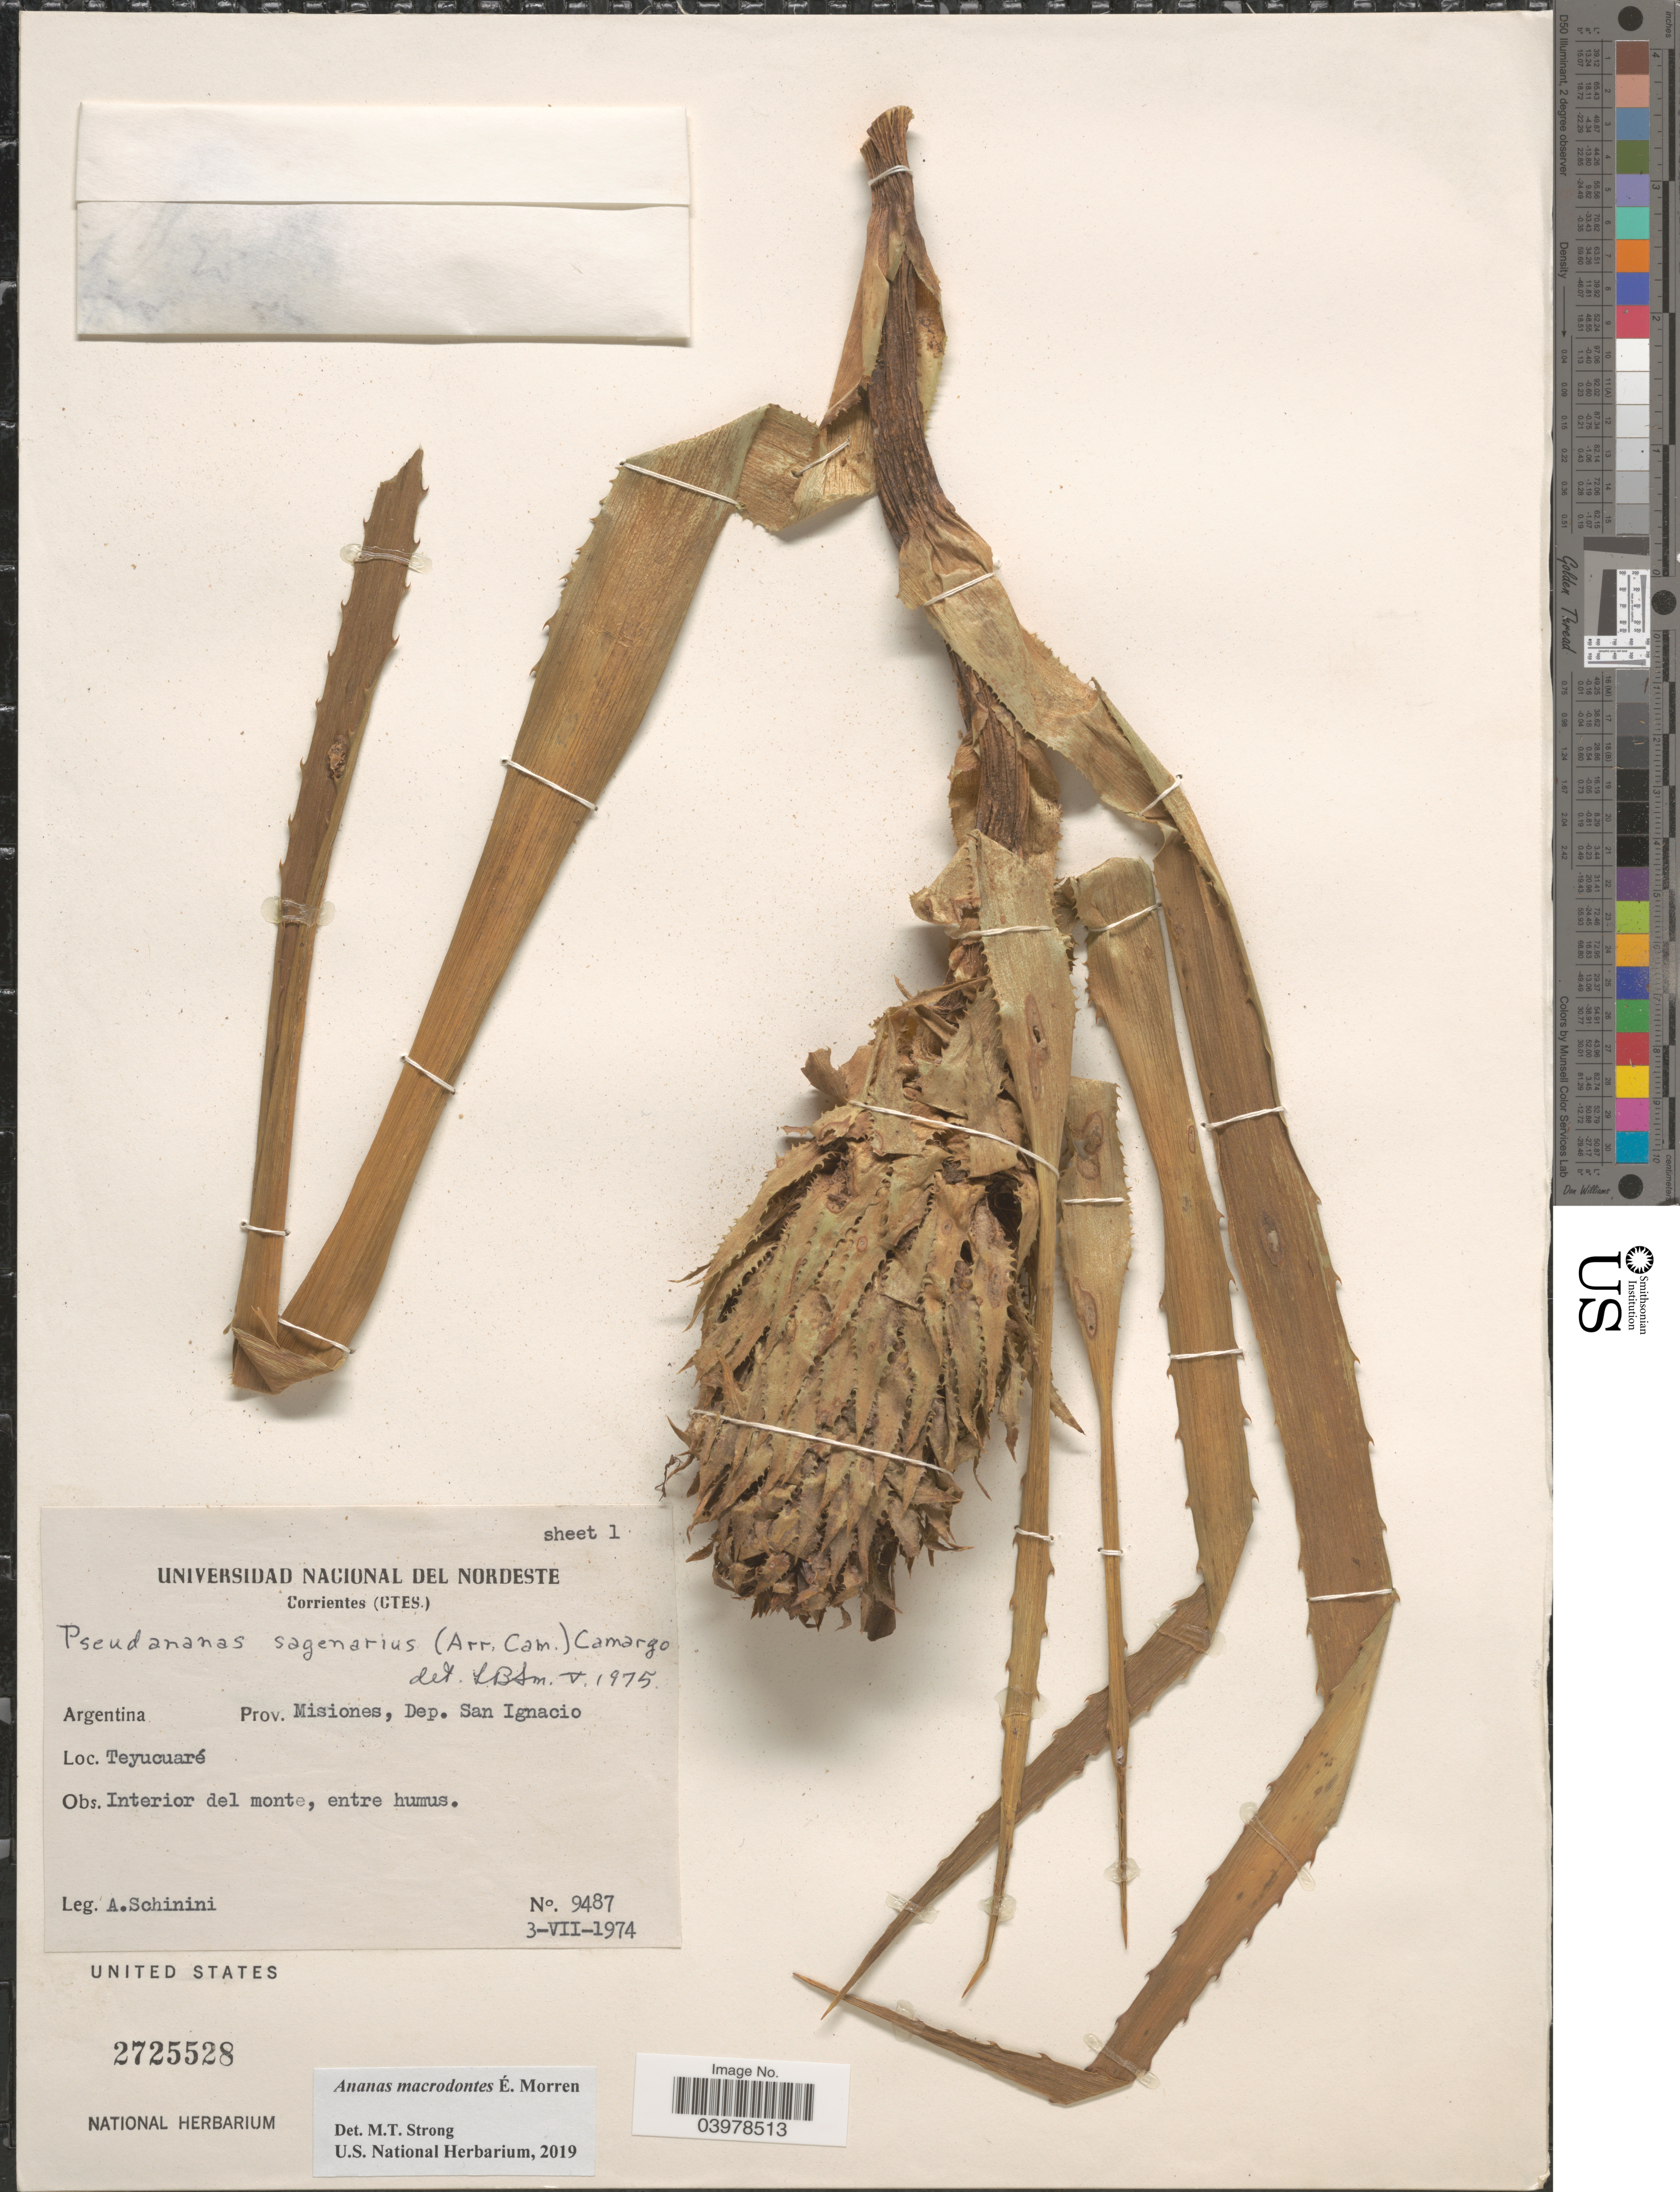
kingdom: Plantae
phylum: Tracheophyta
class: Liliopsida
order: Poales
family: Bromeliaceae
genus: Ananas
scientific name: Ananas macrodontes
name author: É. Morren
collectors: A. Schinini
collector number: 9487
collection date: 1974-07-03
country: Argentina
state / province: Misiones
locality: Dep. San Ignacio. Teyucuaré.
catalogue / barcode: US 2725528